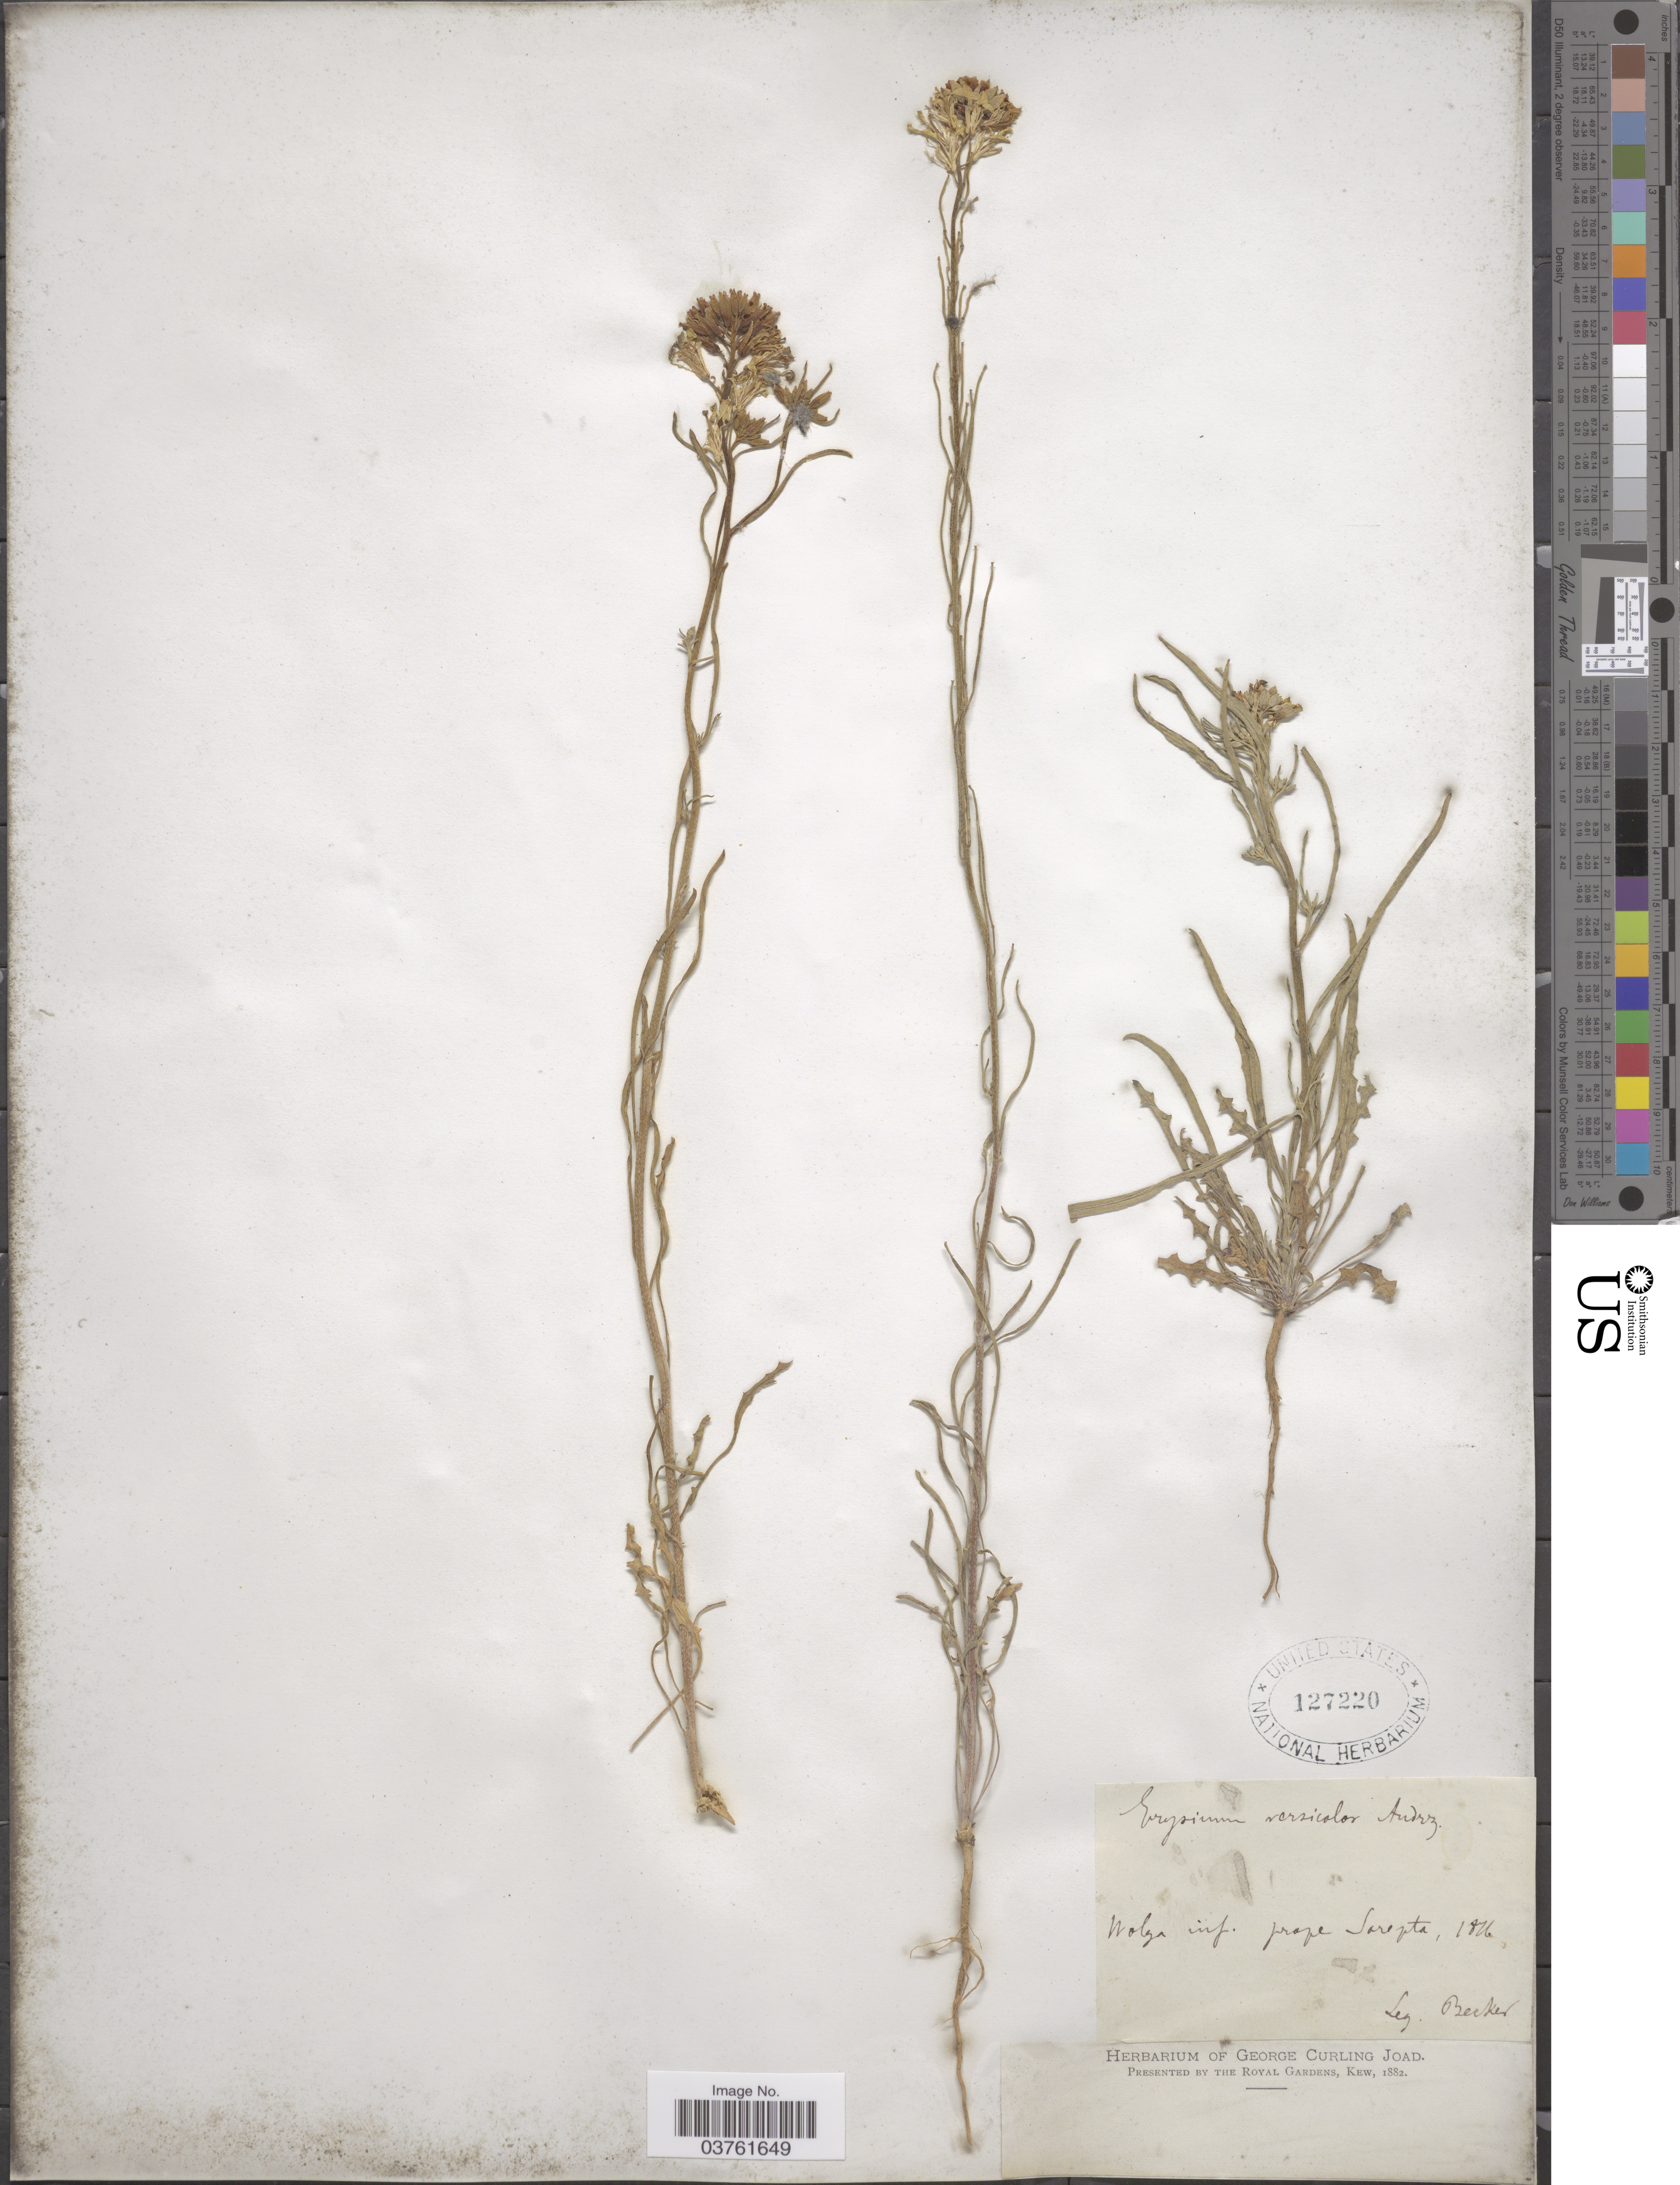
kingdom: Plantae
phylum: Tracheophyta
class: Magnoliopsida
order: Brassicales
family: Brassicaceae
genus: Erysimum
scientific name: Erysimum versicolor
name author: Andrz. ex DC.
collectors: -. Becker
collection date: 1876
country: Russian Federation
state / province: Volgograd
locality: Volga inf. prope Sarepta.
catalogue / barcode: US 127220